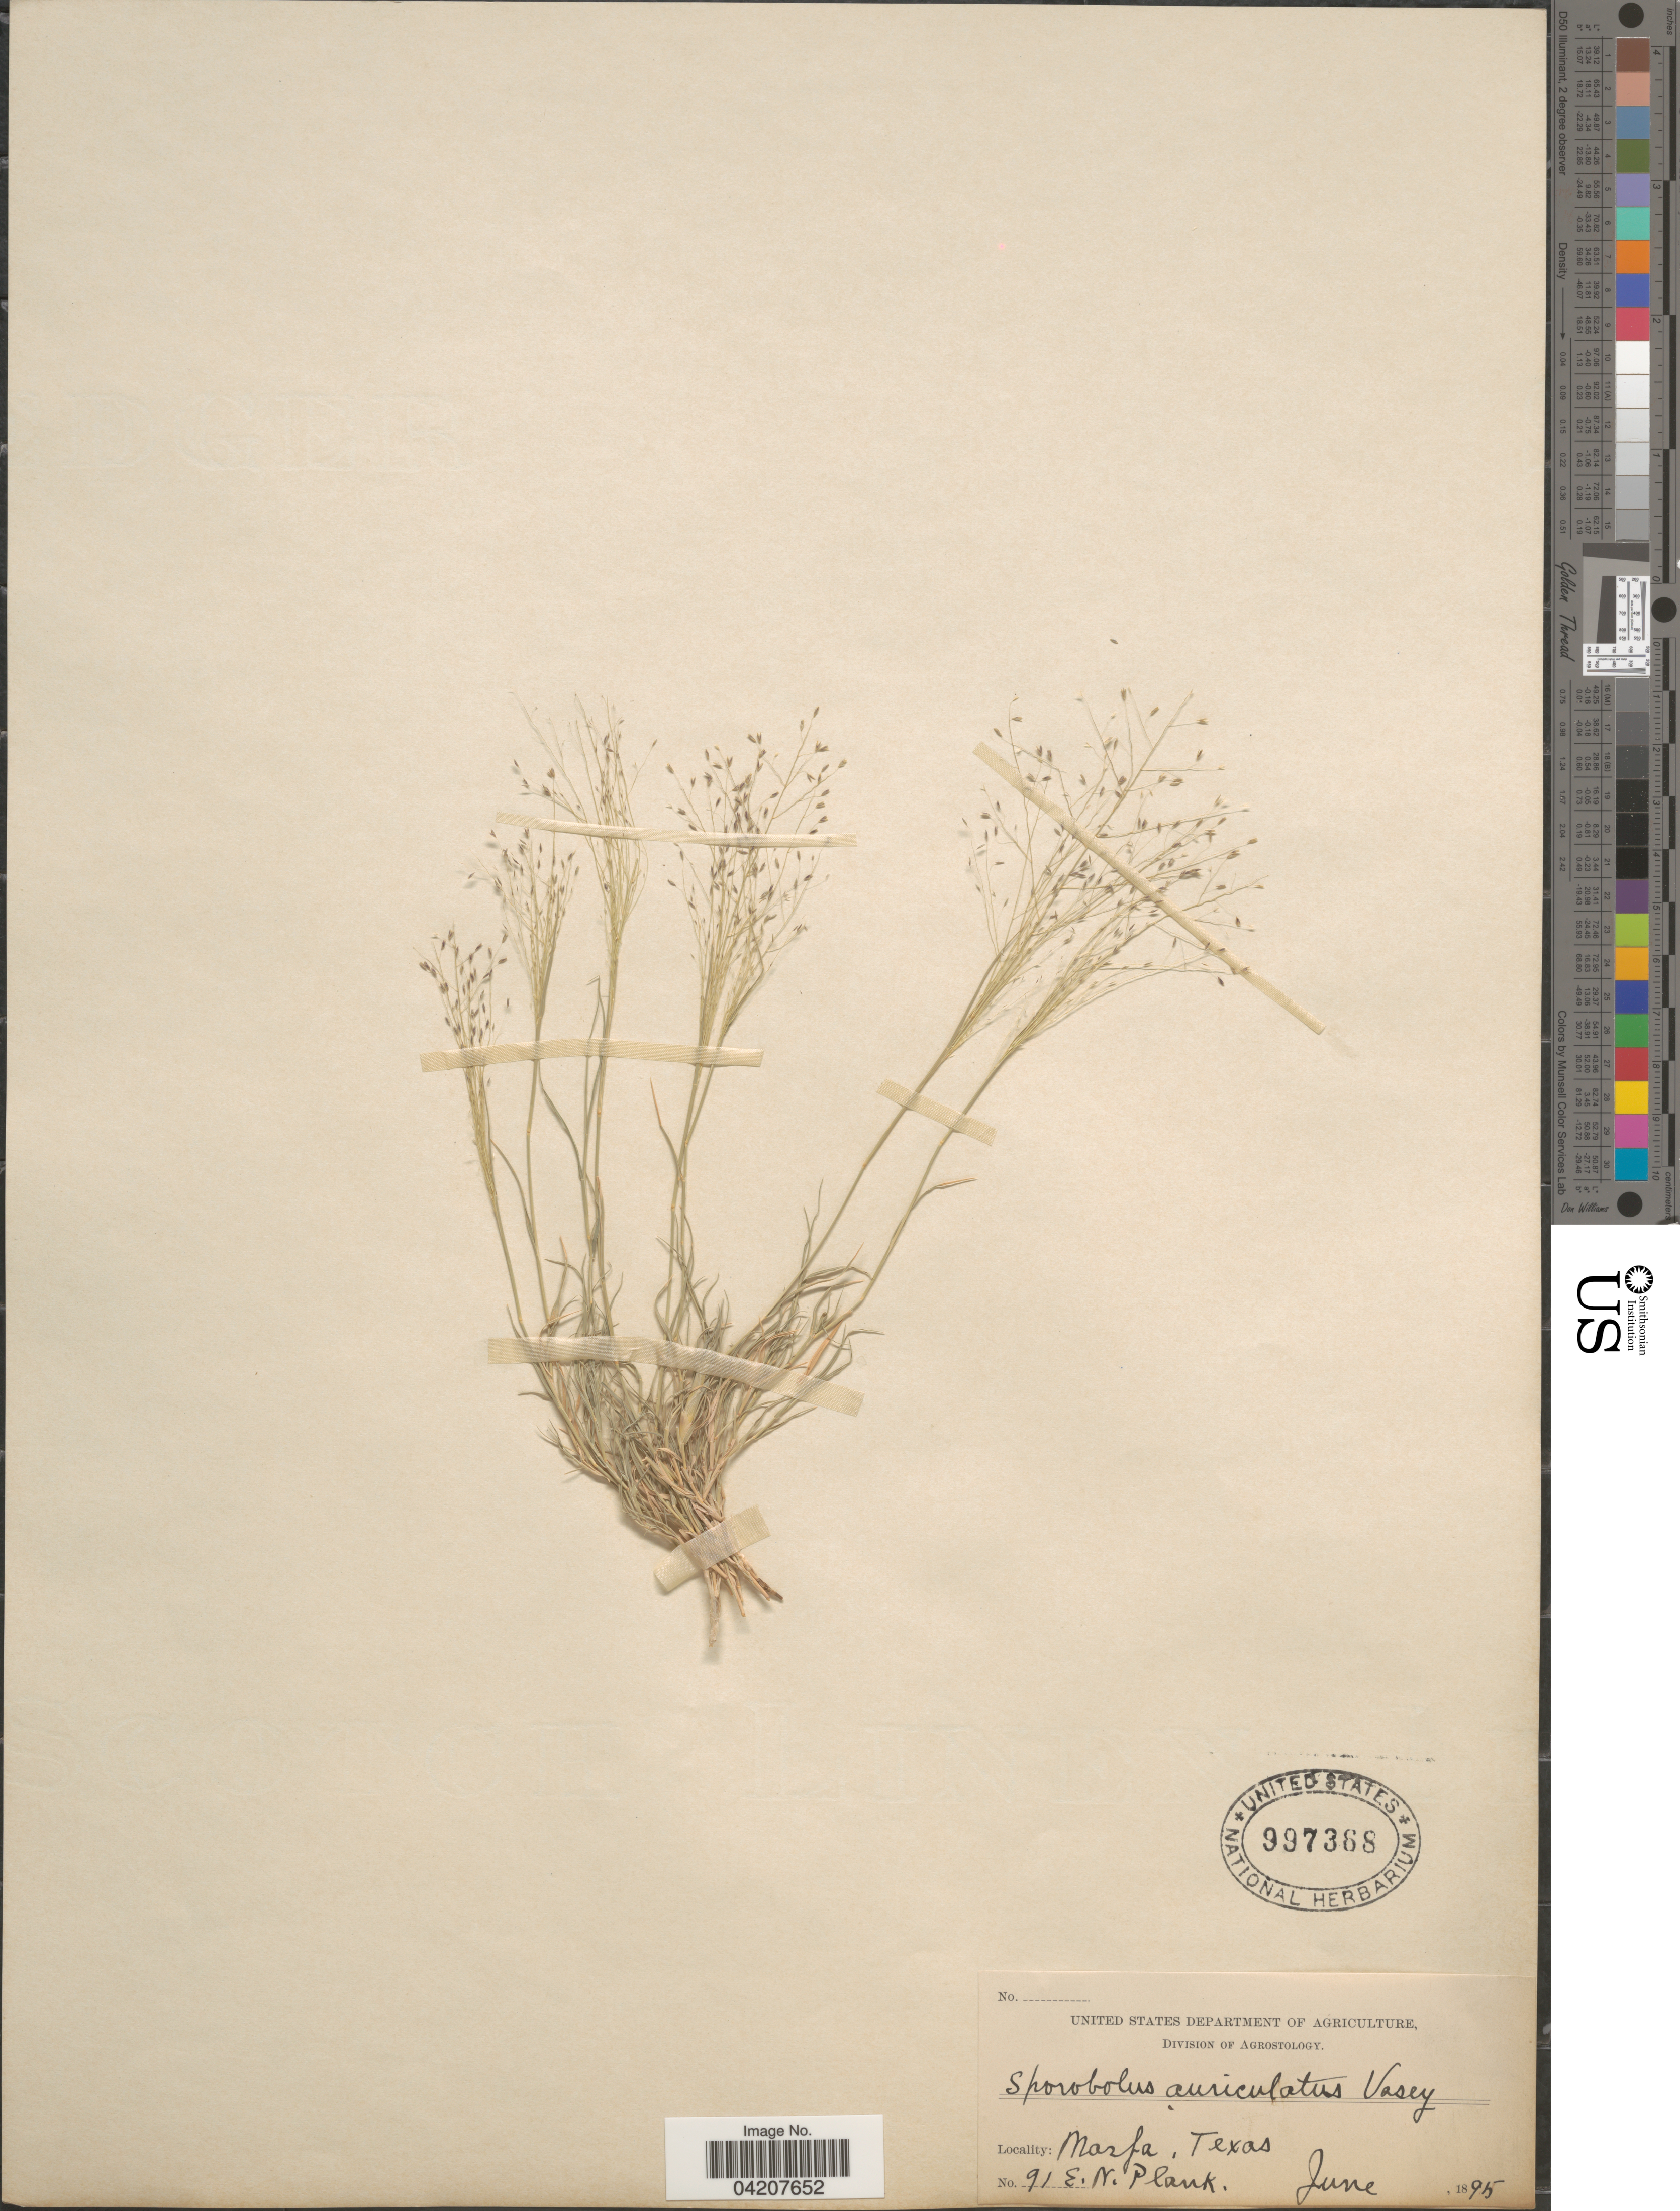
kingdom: Plantae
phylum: Tracheophyta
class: Liliopsida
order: Poales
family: Poaceae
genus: Muhlenbergia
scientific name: Muhlenbergia arenacea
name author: (Buckley) Hitchc.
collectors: E. Plank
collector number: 91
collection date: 1895-06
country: United States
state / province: Texas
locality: Marfa.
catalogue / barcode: US 997368